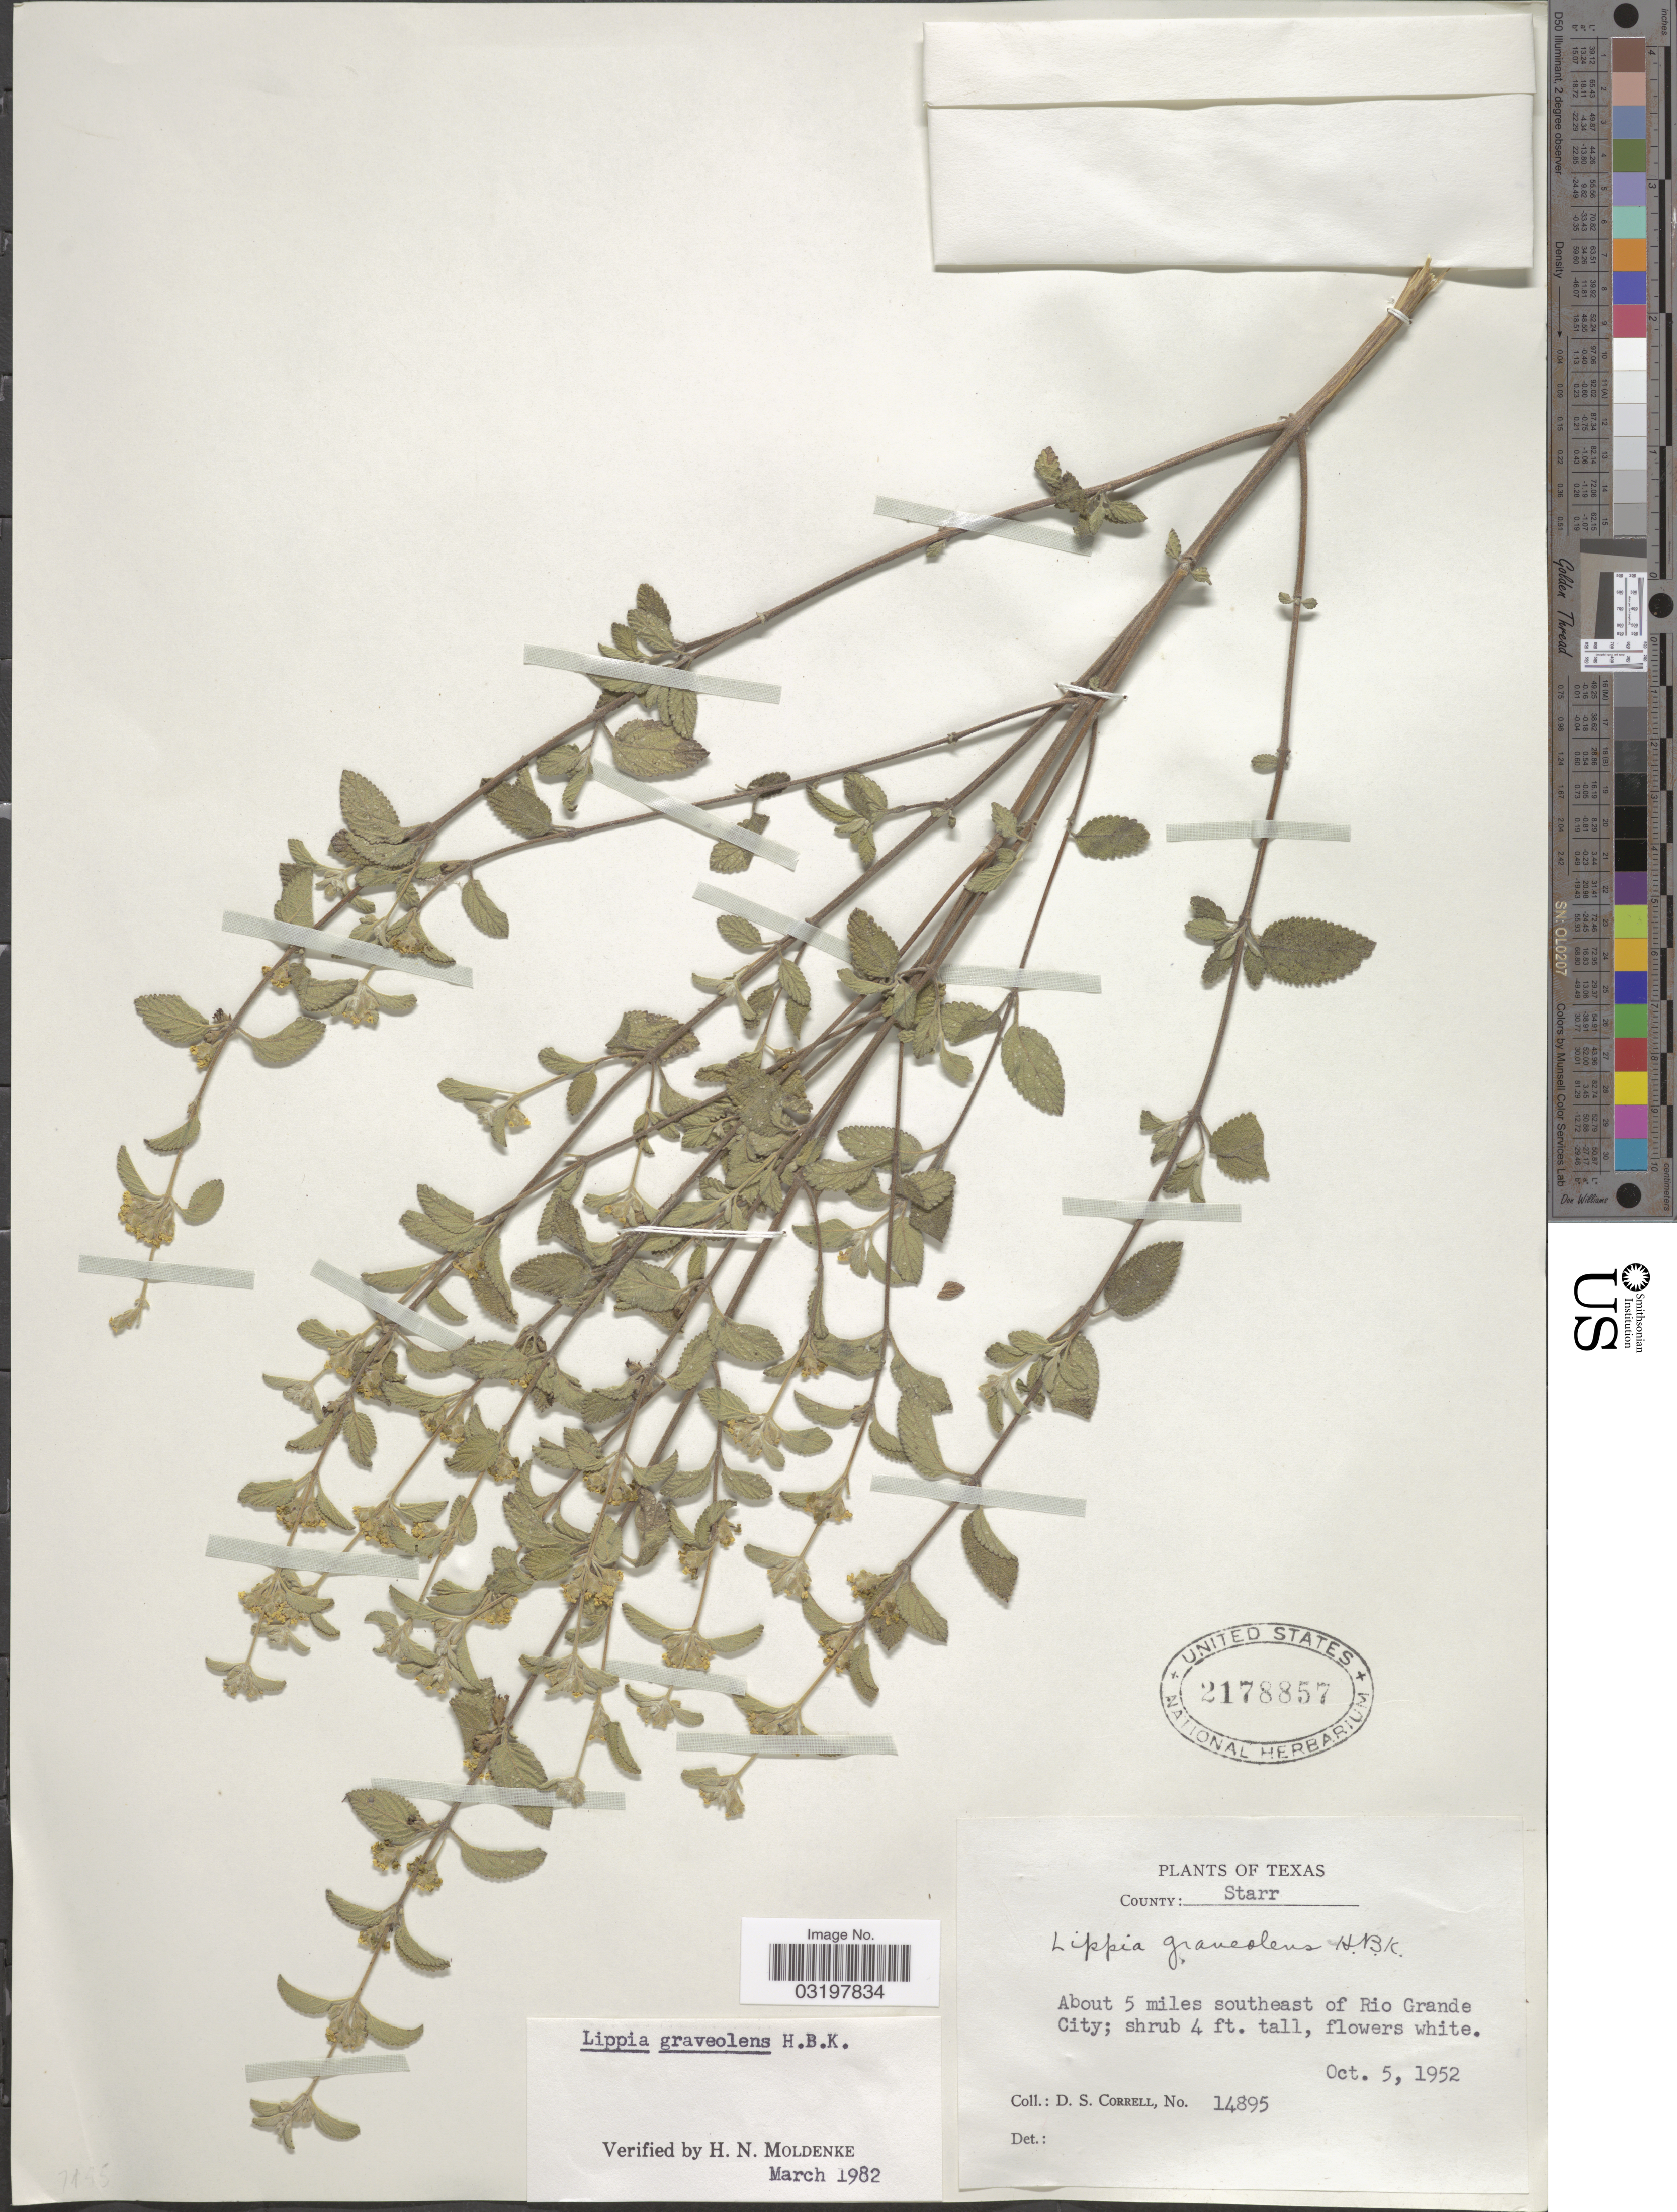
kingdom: Plantae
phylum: Tracheophyta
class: Magnoliopsida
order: Lamiales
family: Verbenaceae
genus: Lippia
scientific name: Lippia graveolens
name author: Kunth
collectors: D. S. Correll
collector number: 14895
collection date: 1952-10-05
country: United States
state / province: Texas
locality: County: Starr, About 5 miles southeast of Rio Grande City.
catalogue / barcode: US 2178857